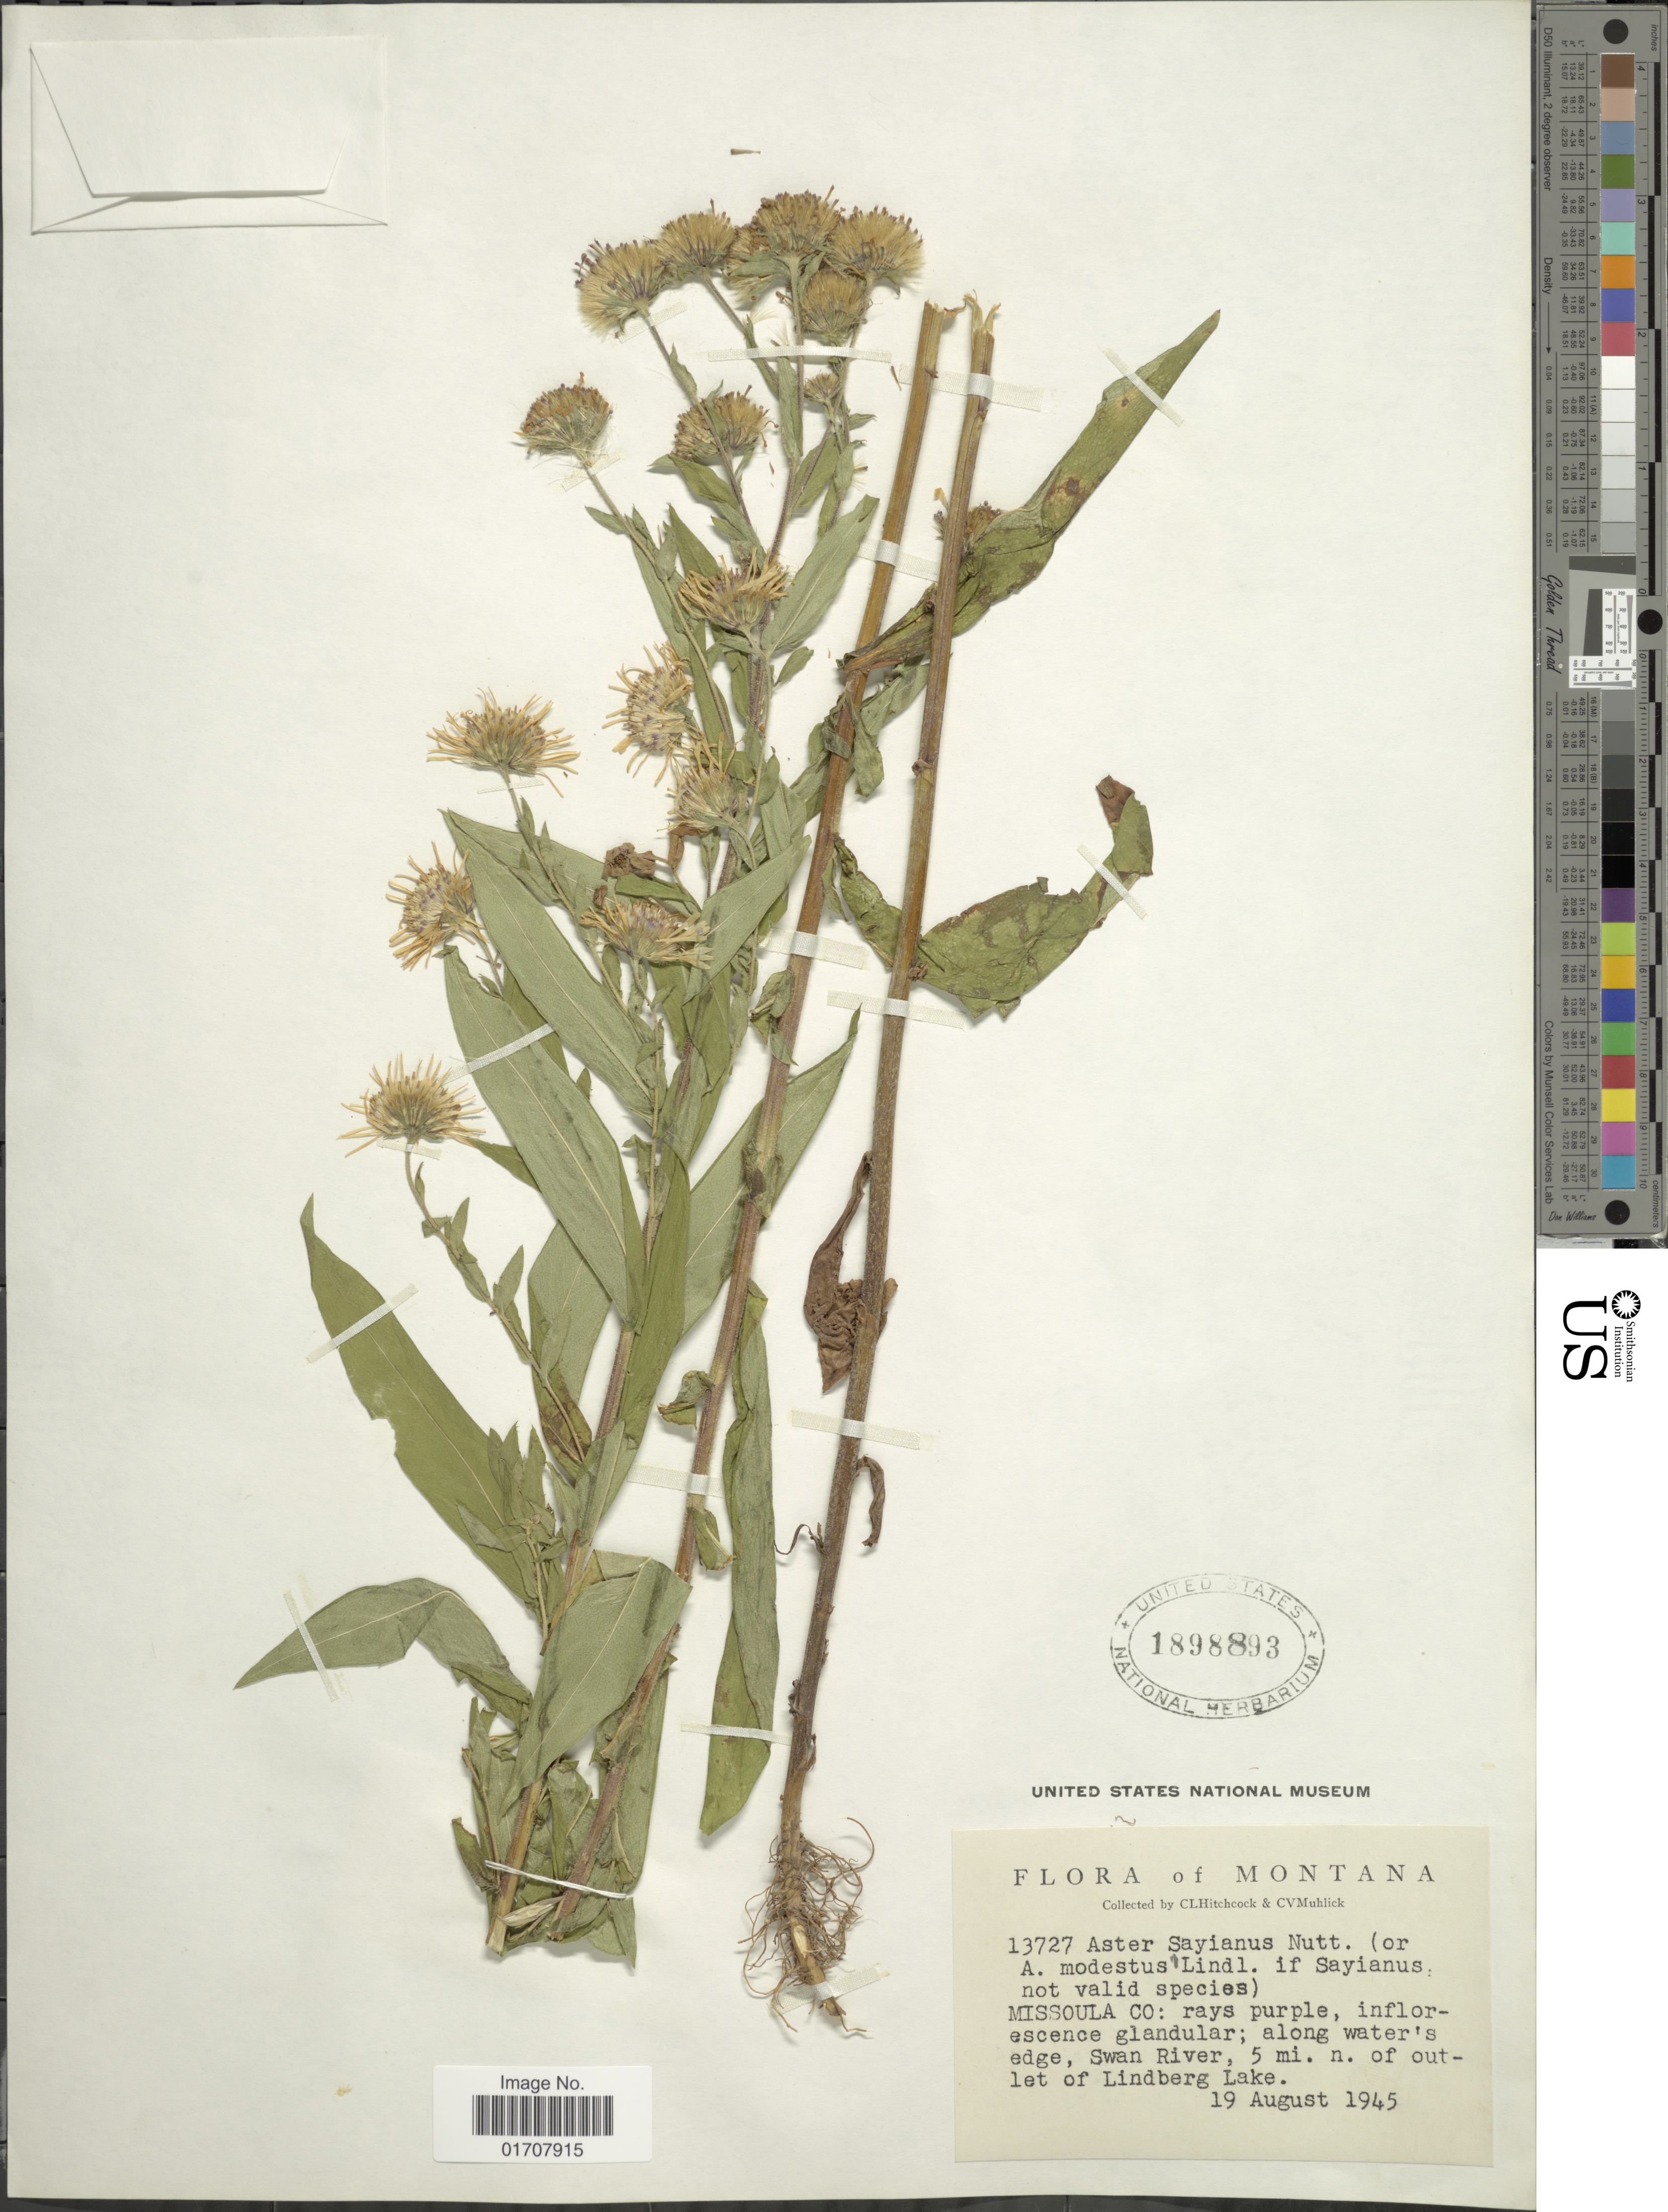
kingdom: Plantae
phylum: Tracheophyta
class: Magnoliopsida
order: Asterales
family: Asteraceae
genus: Canadanthus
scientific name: Canadanthus modestus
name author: (Lindl.) G.L. Nesom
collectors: C. L. Hitchcock & C. V. Muhlick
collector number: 13727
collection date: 1945-08-19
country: United States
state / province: Montana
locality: Missoula Co.: along water's edge, Swan River, 5 mi. n. of outlet of Lindberg Lake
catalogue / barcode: US 1898893